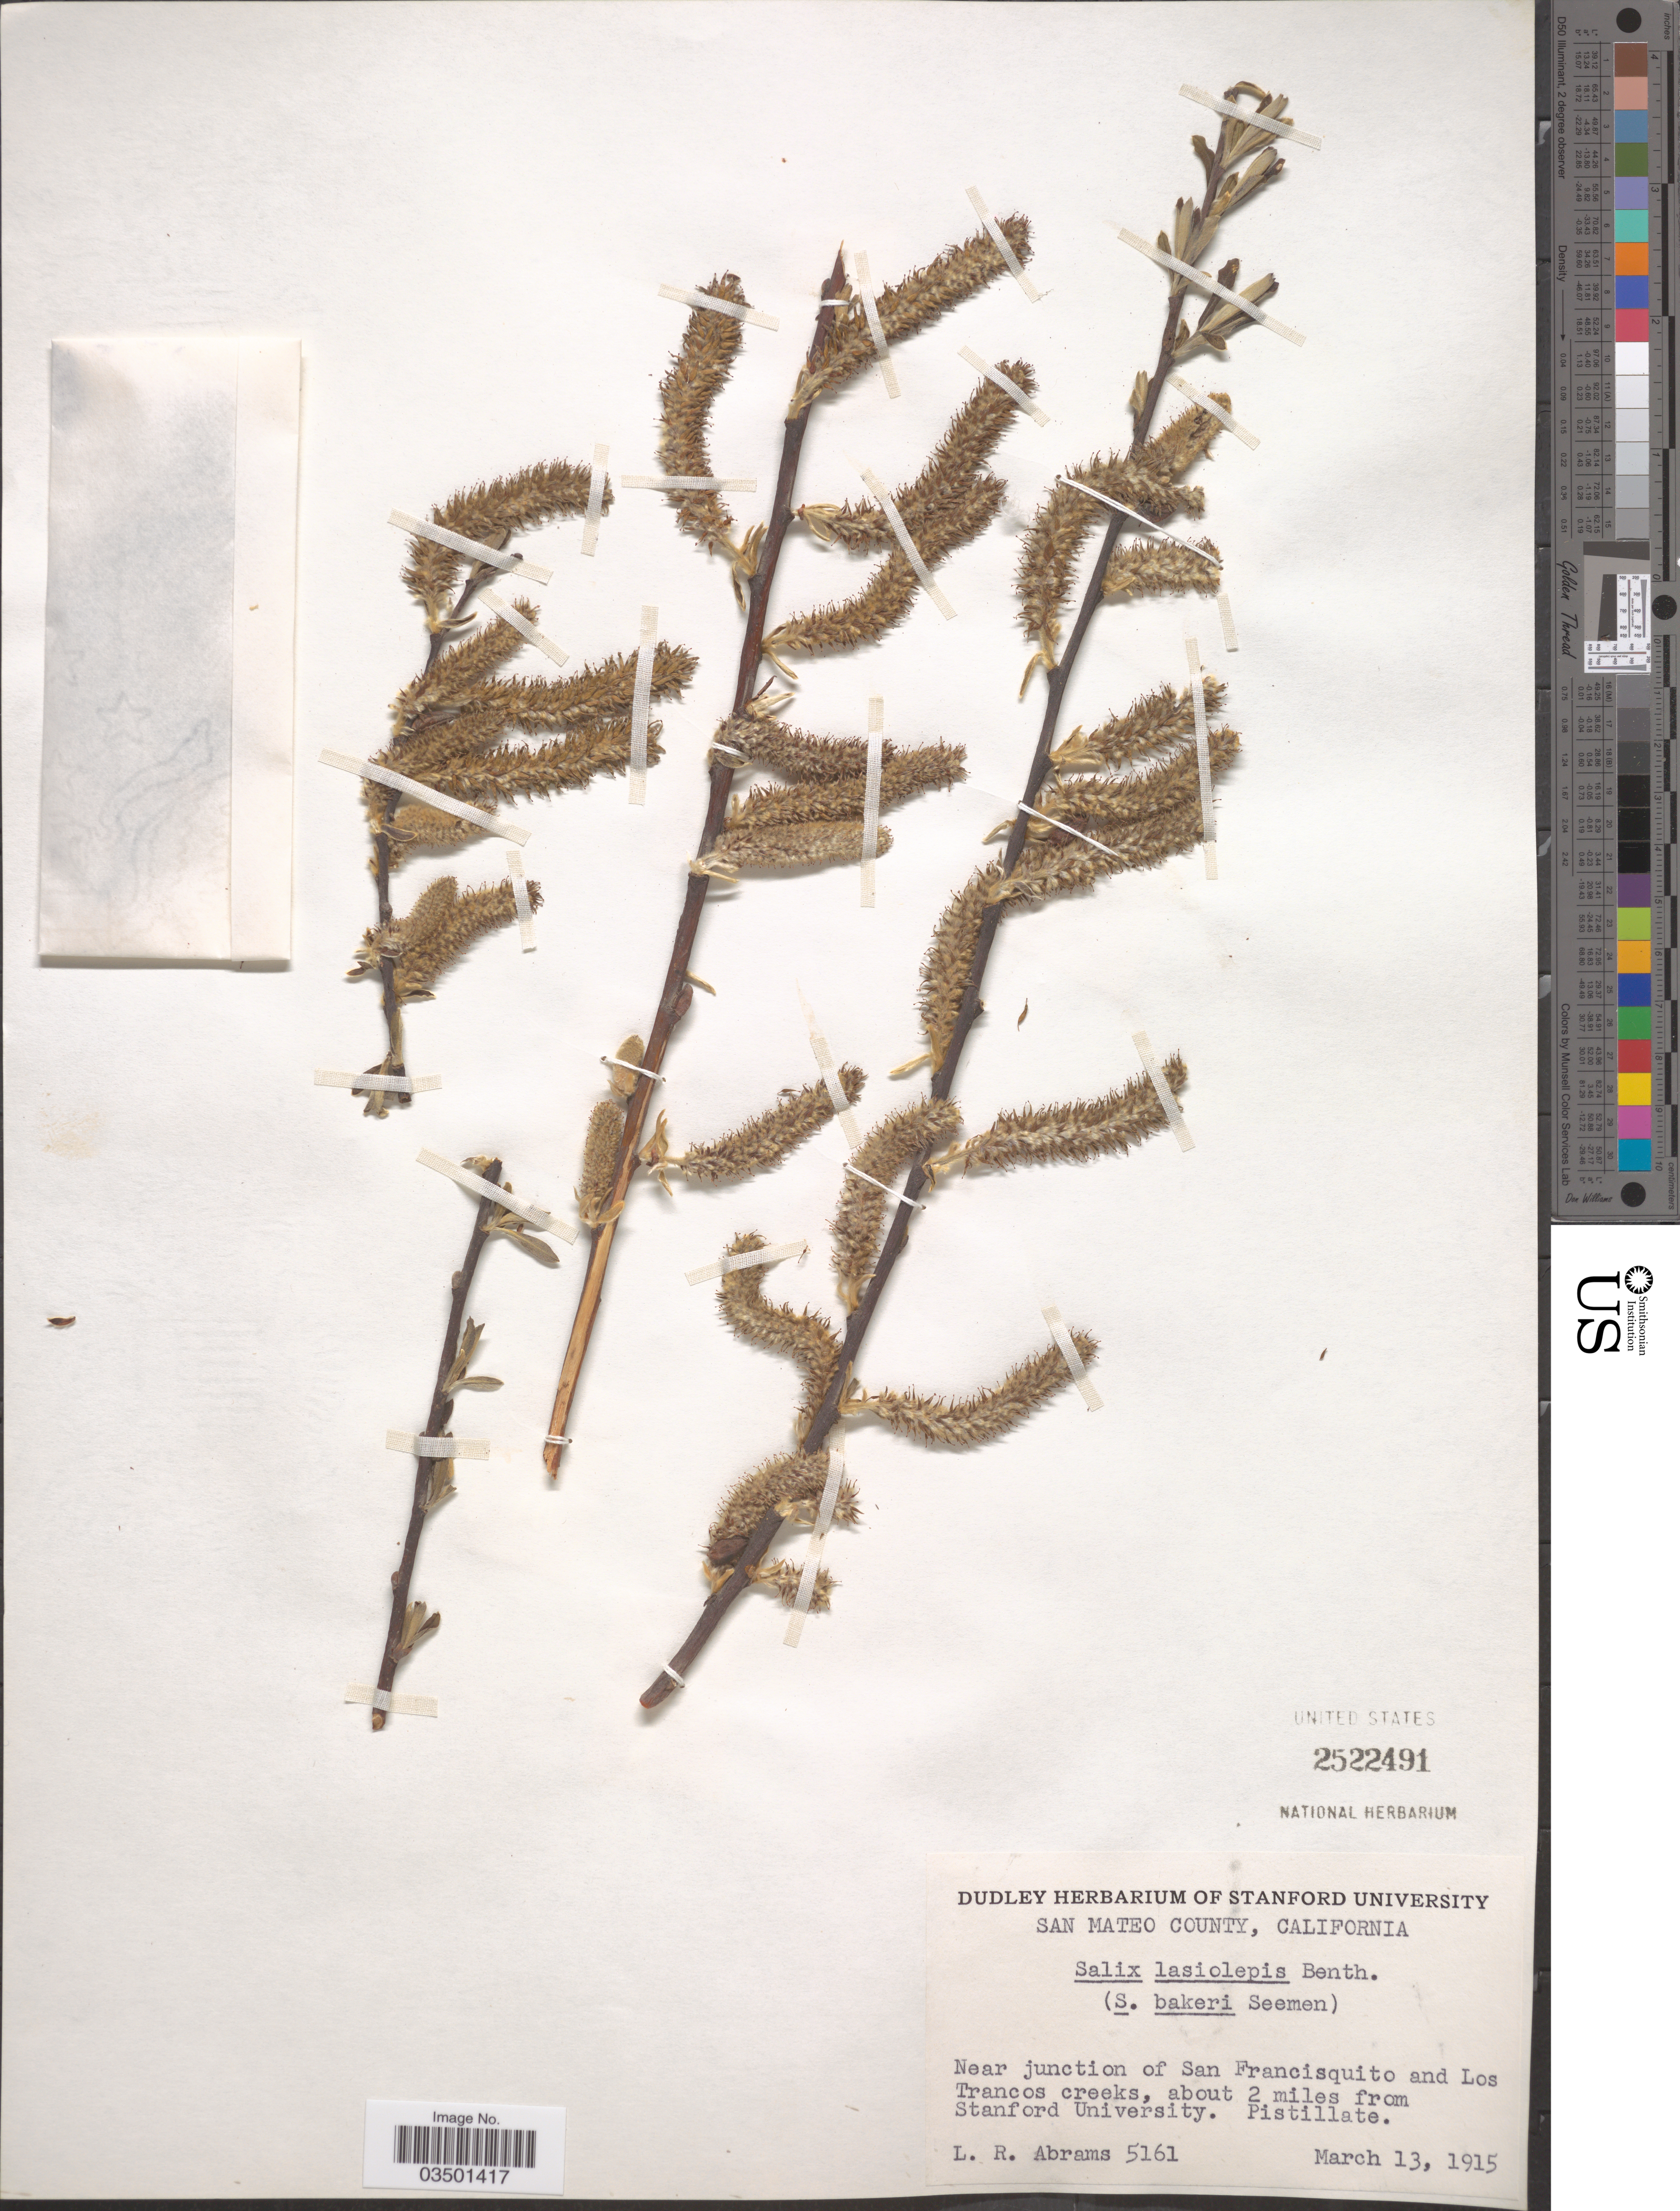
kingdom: Plantae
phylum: Tracheophyta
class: Magnoliopsida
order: Malpighiales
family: Salicaceae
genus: Salix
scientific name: Salix lasiolepis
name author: Benth.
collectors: L. Abrams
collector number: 5161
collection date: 1915-03-13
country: United States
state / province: California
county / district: San Mateo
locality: San Mateo County, Near junction of San Francisquito and Los Trancos creeks, about 2 miles from Stanford University. Pistillate.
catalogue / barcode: US 2522491